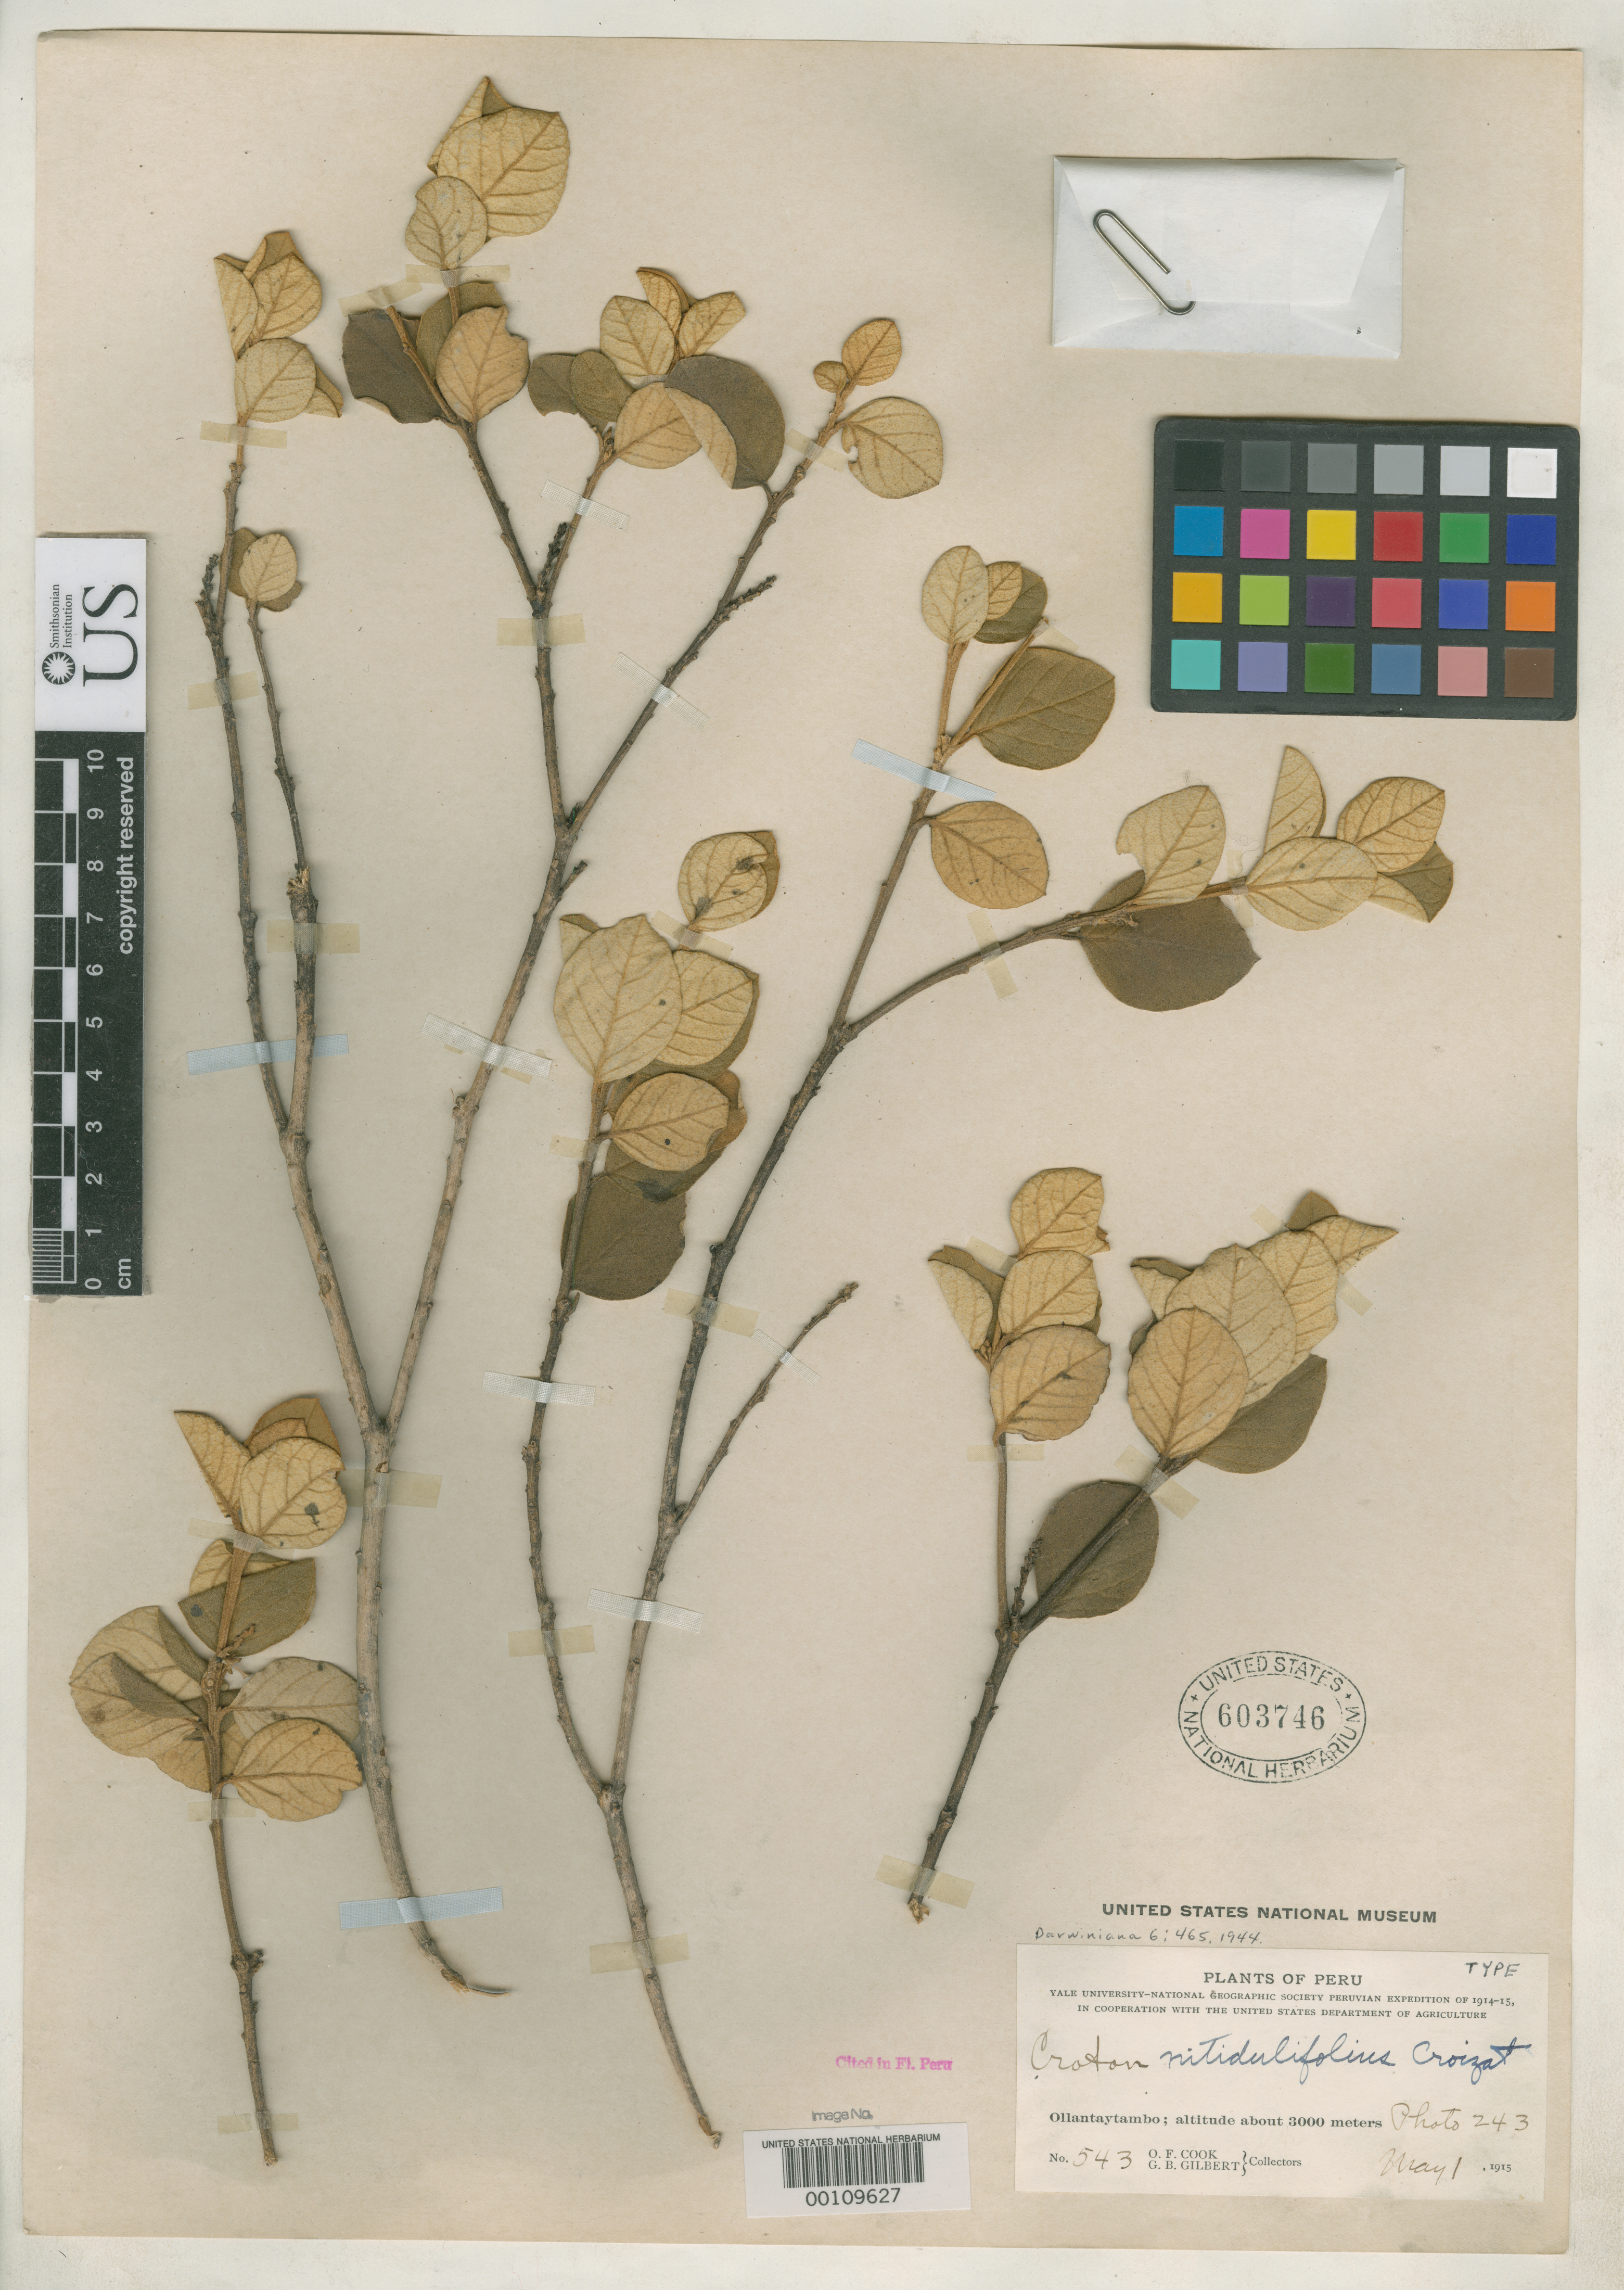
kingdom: Plantae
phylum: Tracheophyta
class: Magnoliopsida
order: Malpighiales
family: Euphorbiaceae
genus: Croton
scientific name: Croton nitidulifolius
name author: Croizat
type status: Isotype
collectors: O. F. Cook & G. B. Gilbert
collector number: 543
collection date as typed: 01 May 1915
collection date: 1915-05-01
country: Peru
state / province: Cusco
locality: Ollantaytambo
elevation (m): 3000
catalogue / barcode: US 603746